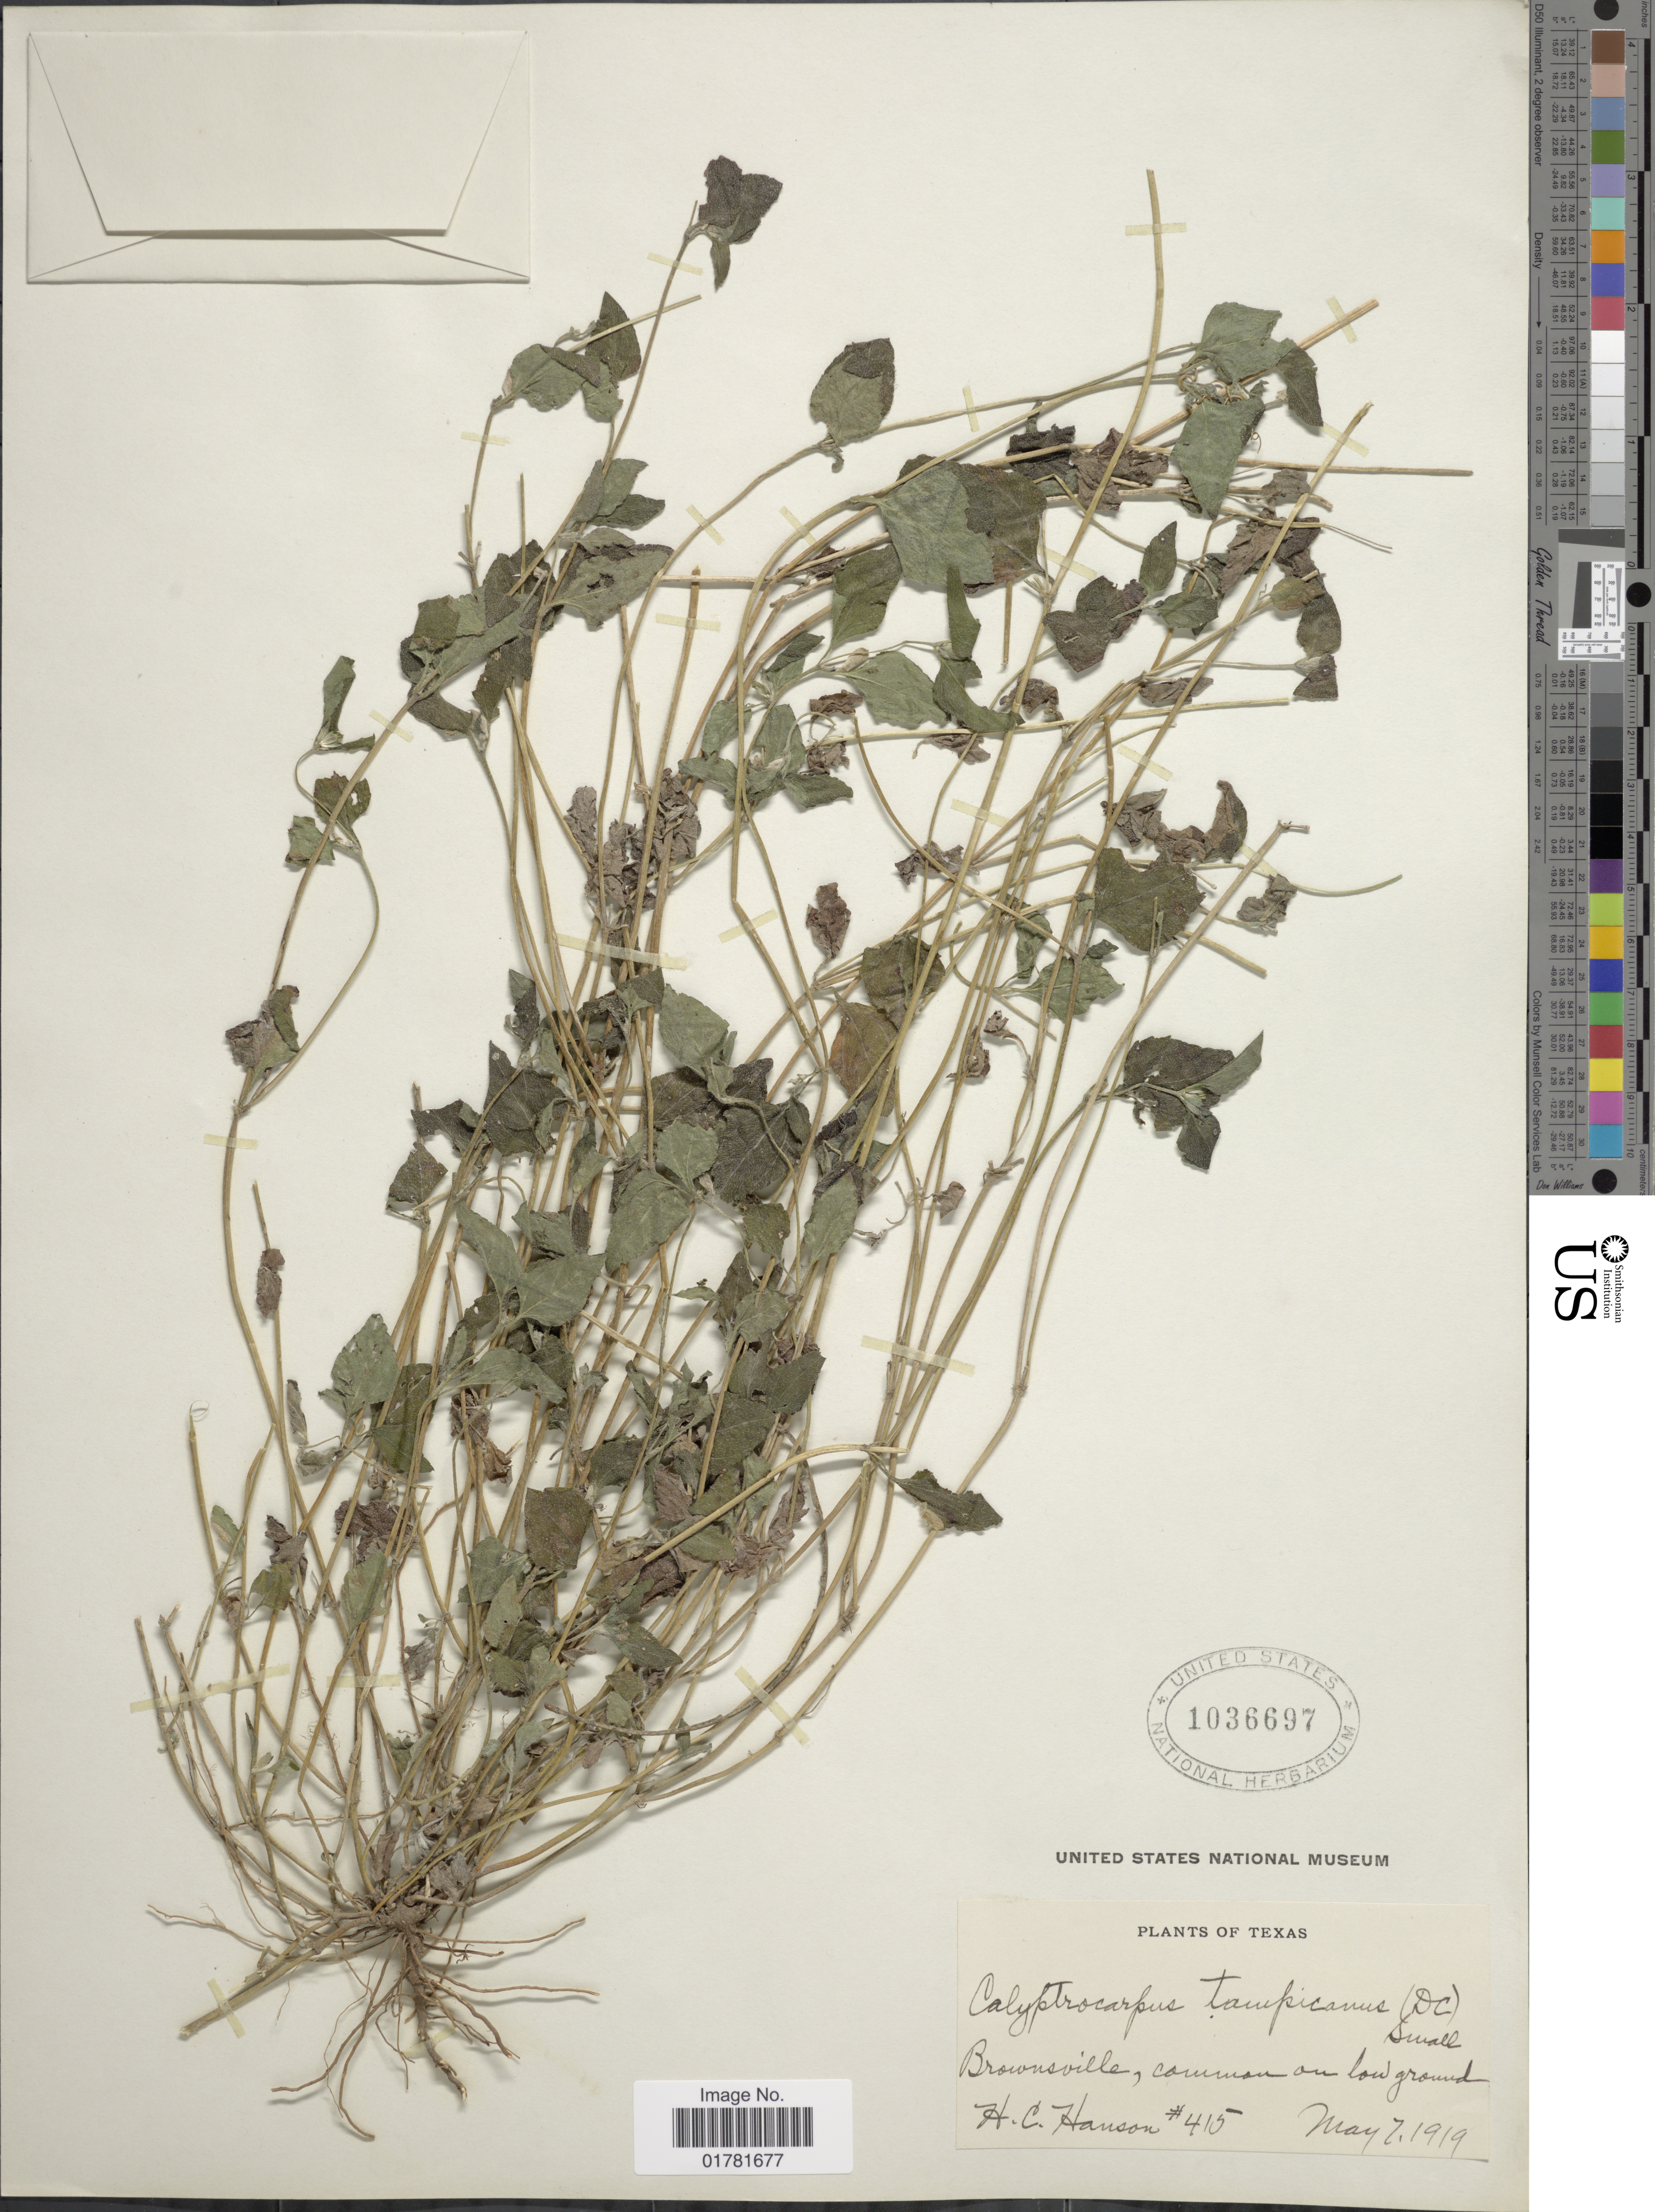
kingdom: Plantae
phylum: Tracheophyta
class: Magnoliopsida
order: Asterales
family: Asteraceae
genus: Calyptocarpus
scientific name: Calyptocarpus vialis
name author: Less.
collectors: H. Hanson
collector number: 415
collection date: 1919-05-07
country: United States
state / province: Texas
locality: Brownsville, common on low ground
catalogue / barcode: US 1036697